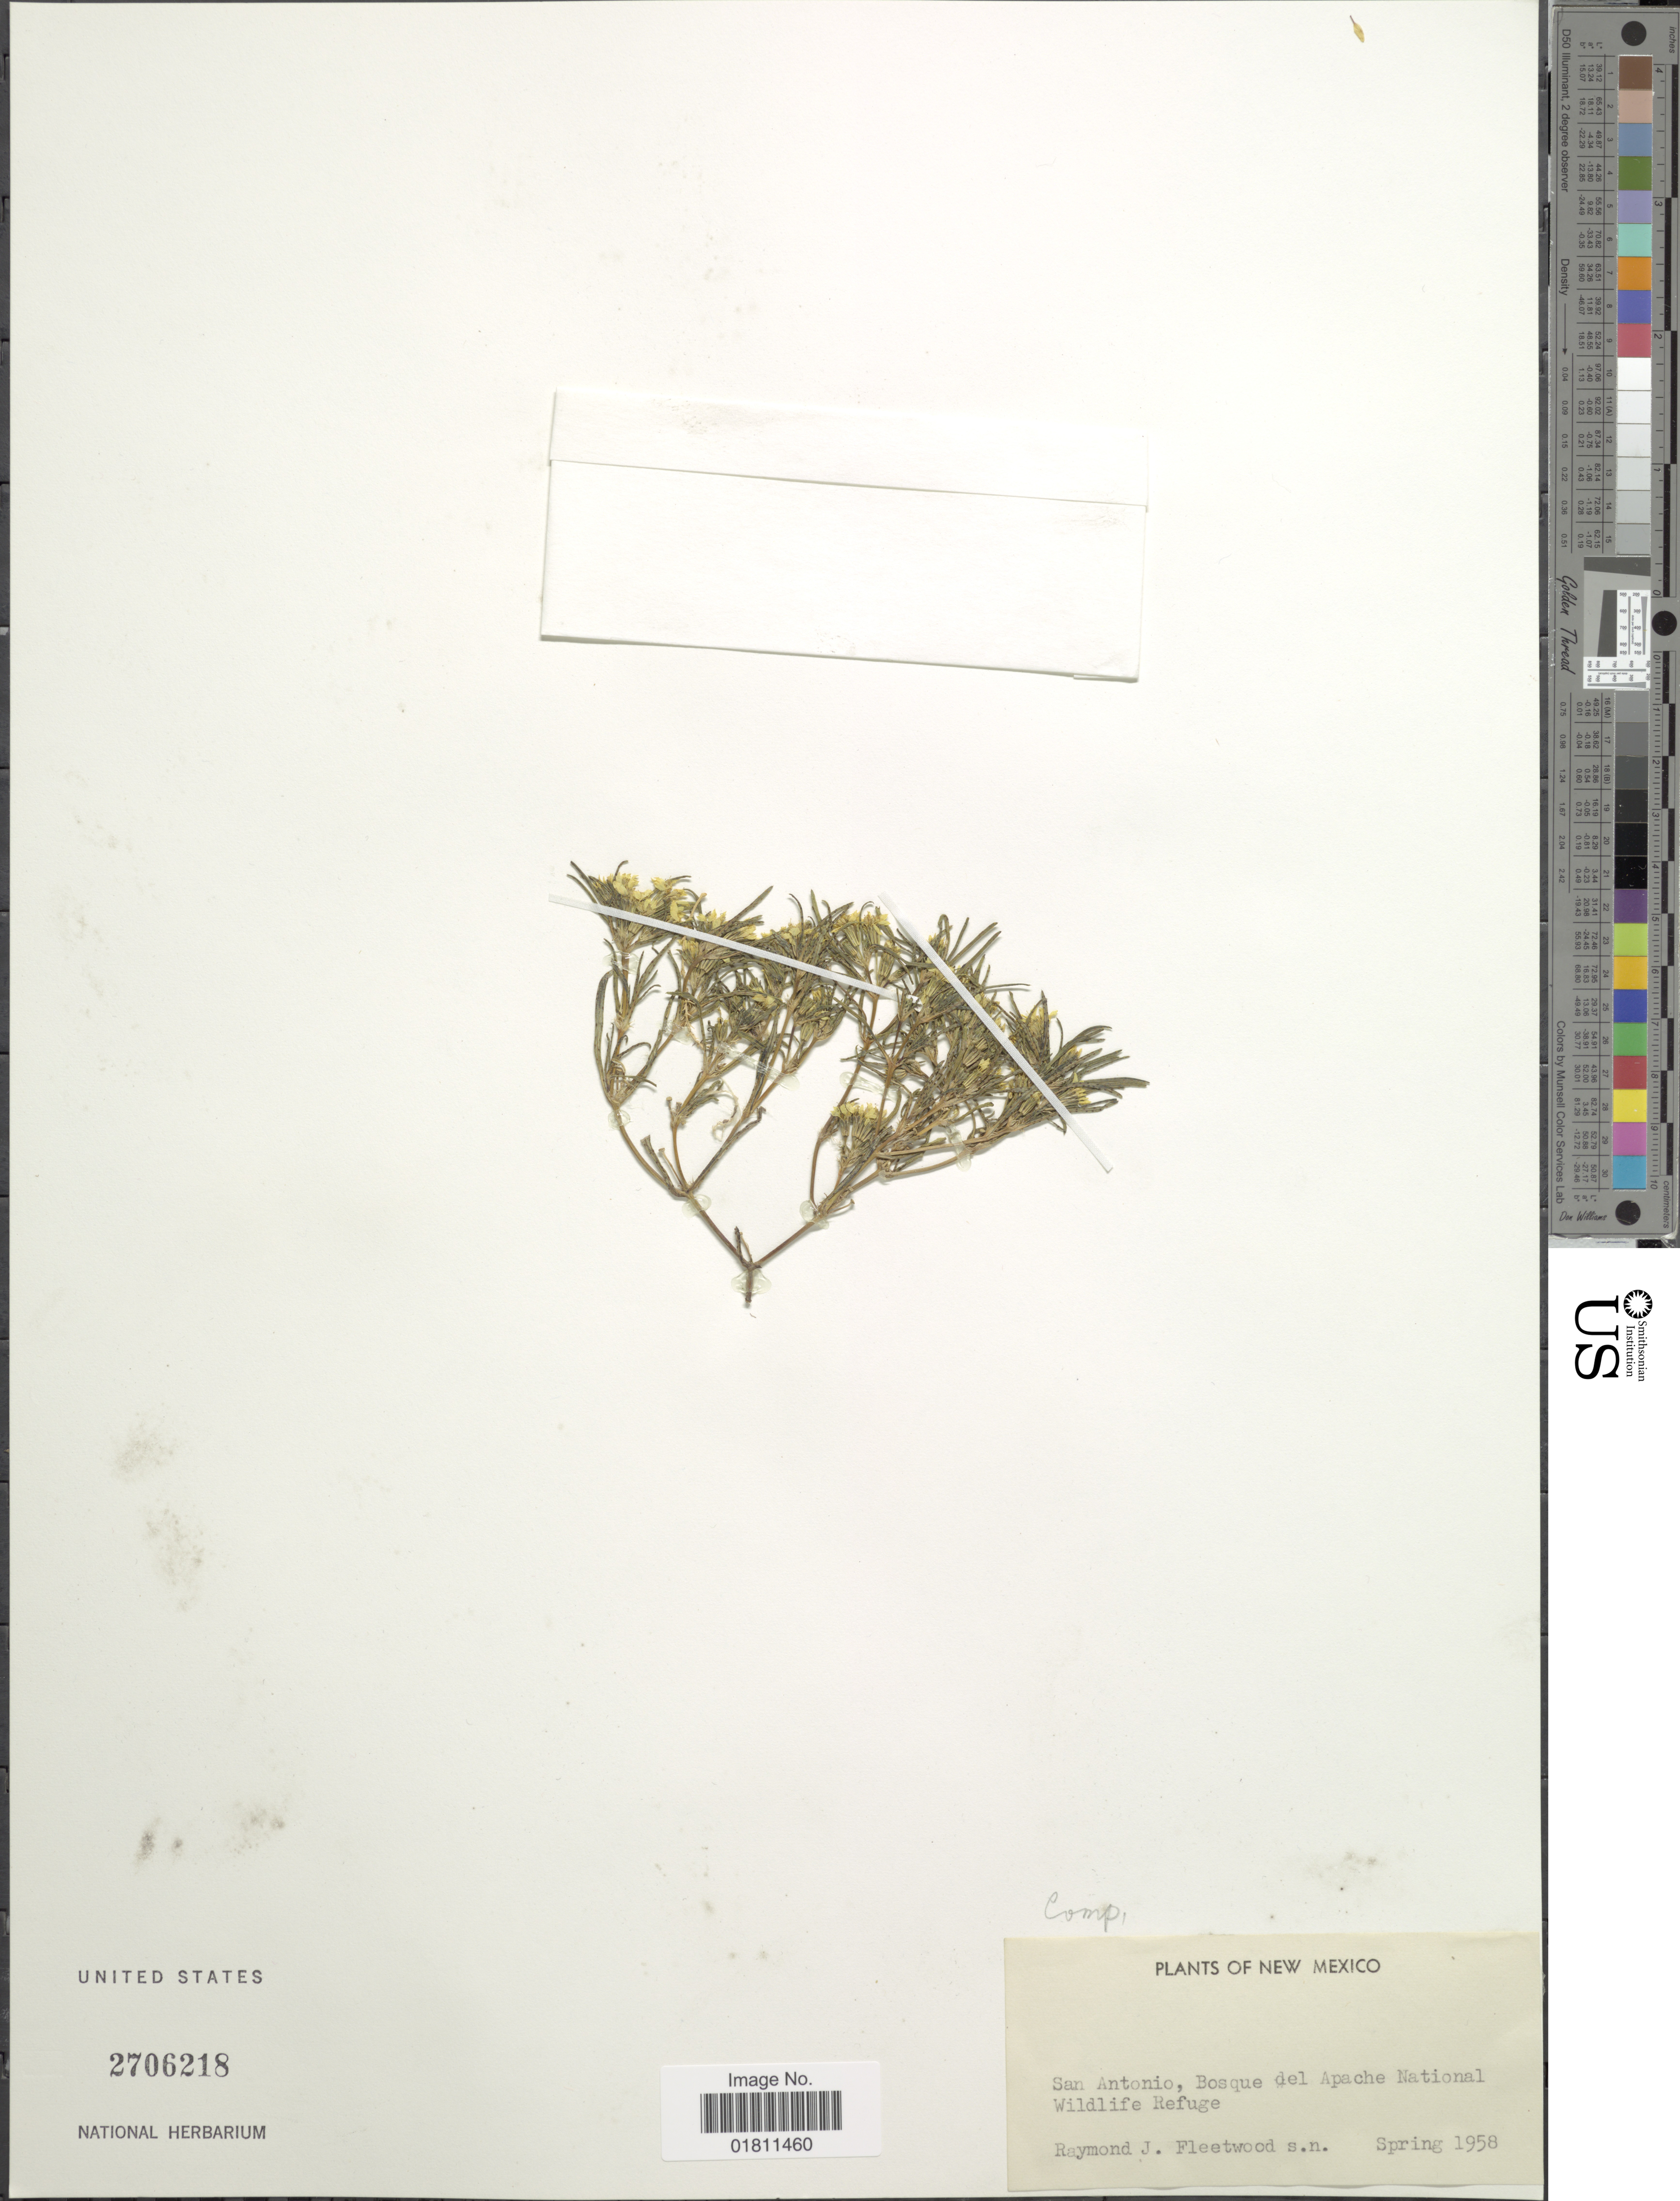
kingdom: Plantae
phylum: Tracheophyta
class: Magnoliopsida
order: Asterales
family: Asteraceae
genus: Pectis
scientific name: Pectis angustifolia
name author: Torr.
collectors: R. J. Fleetwood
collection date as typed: Spring 1958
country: United States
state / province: New Mexico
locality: New Mexico, San Antonio, Bosque del Apache National Wildlife Refuge.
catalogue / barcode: US 2706218